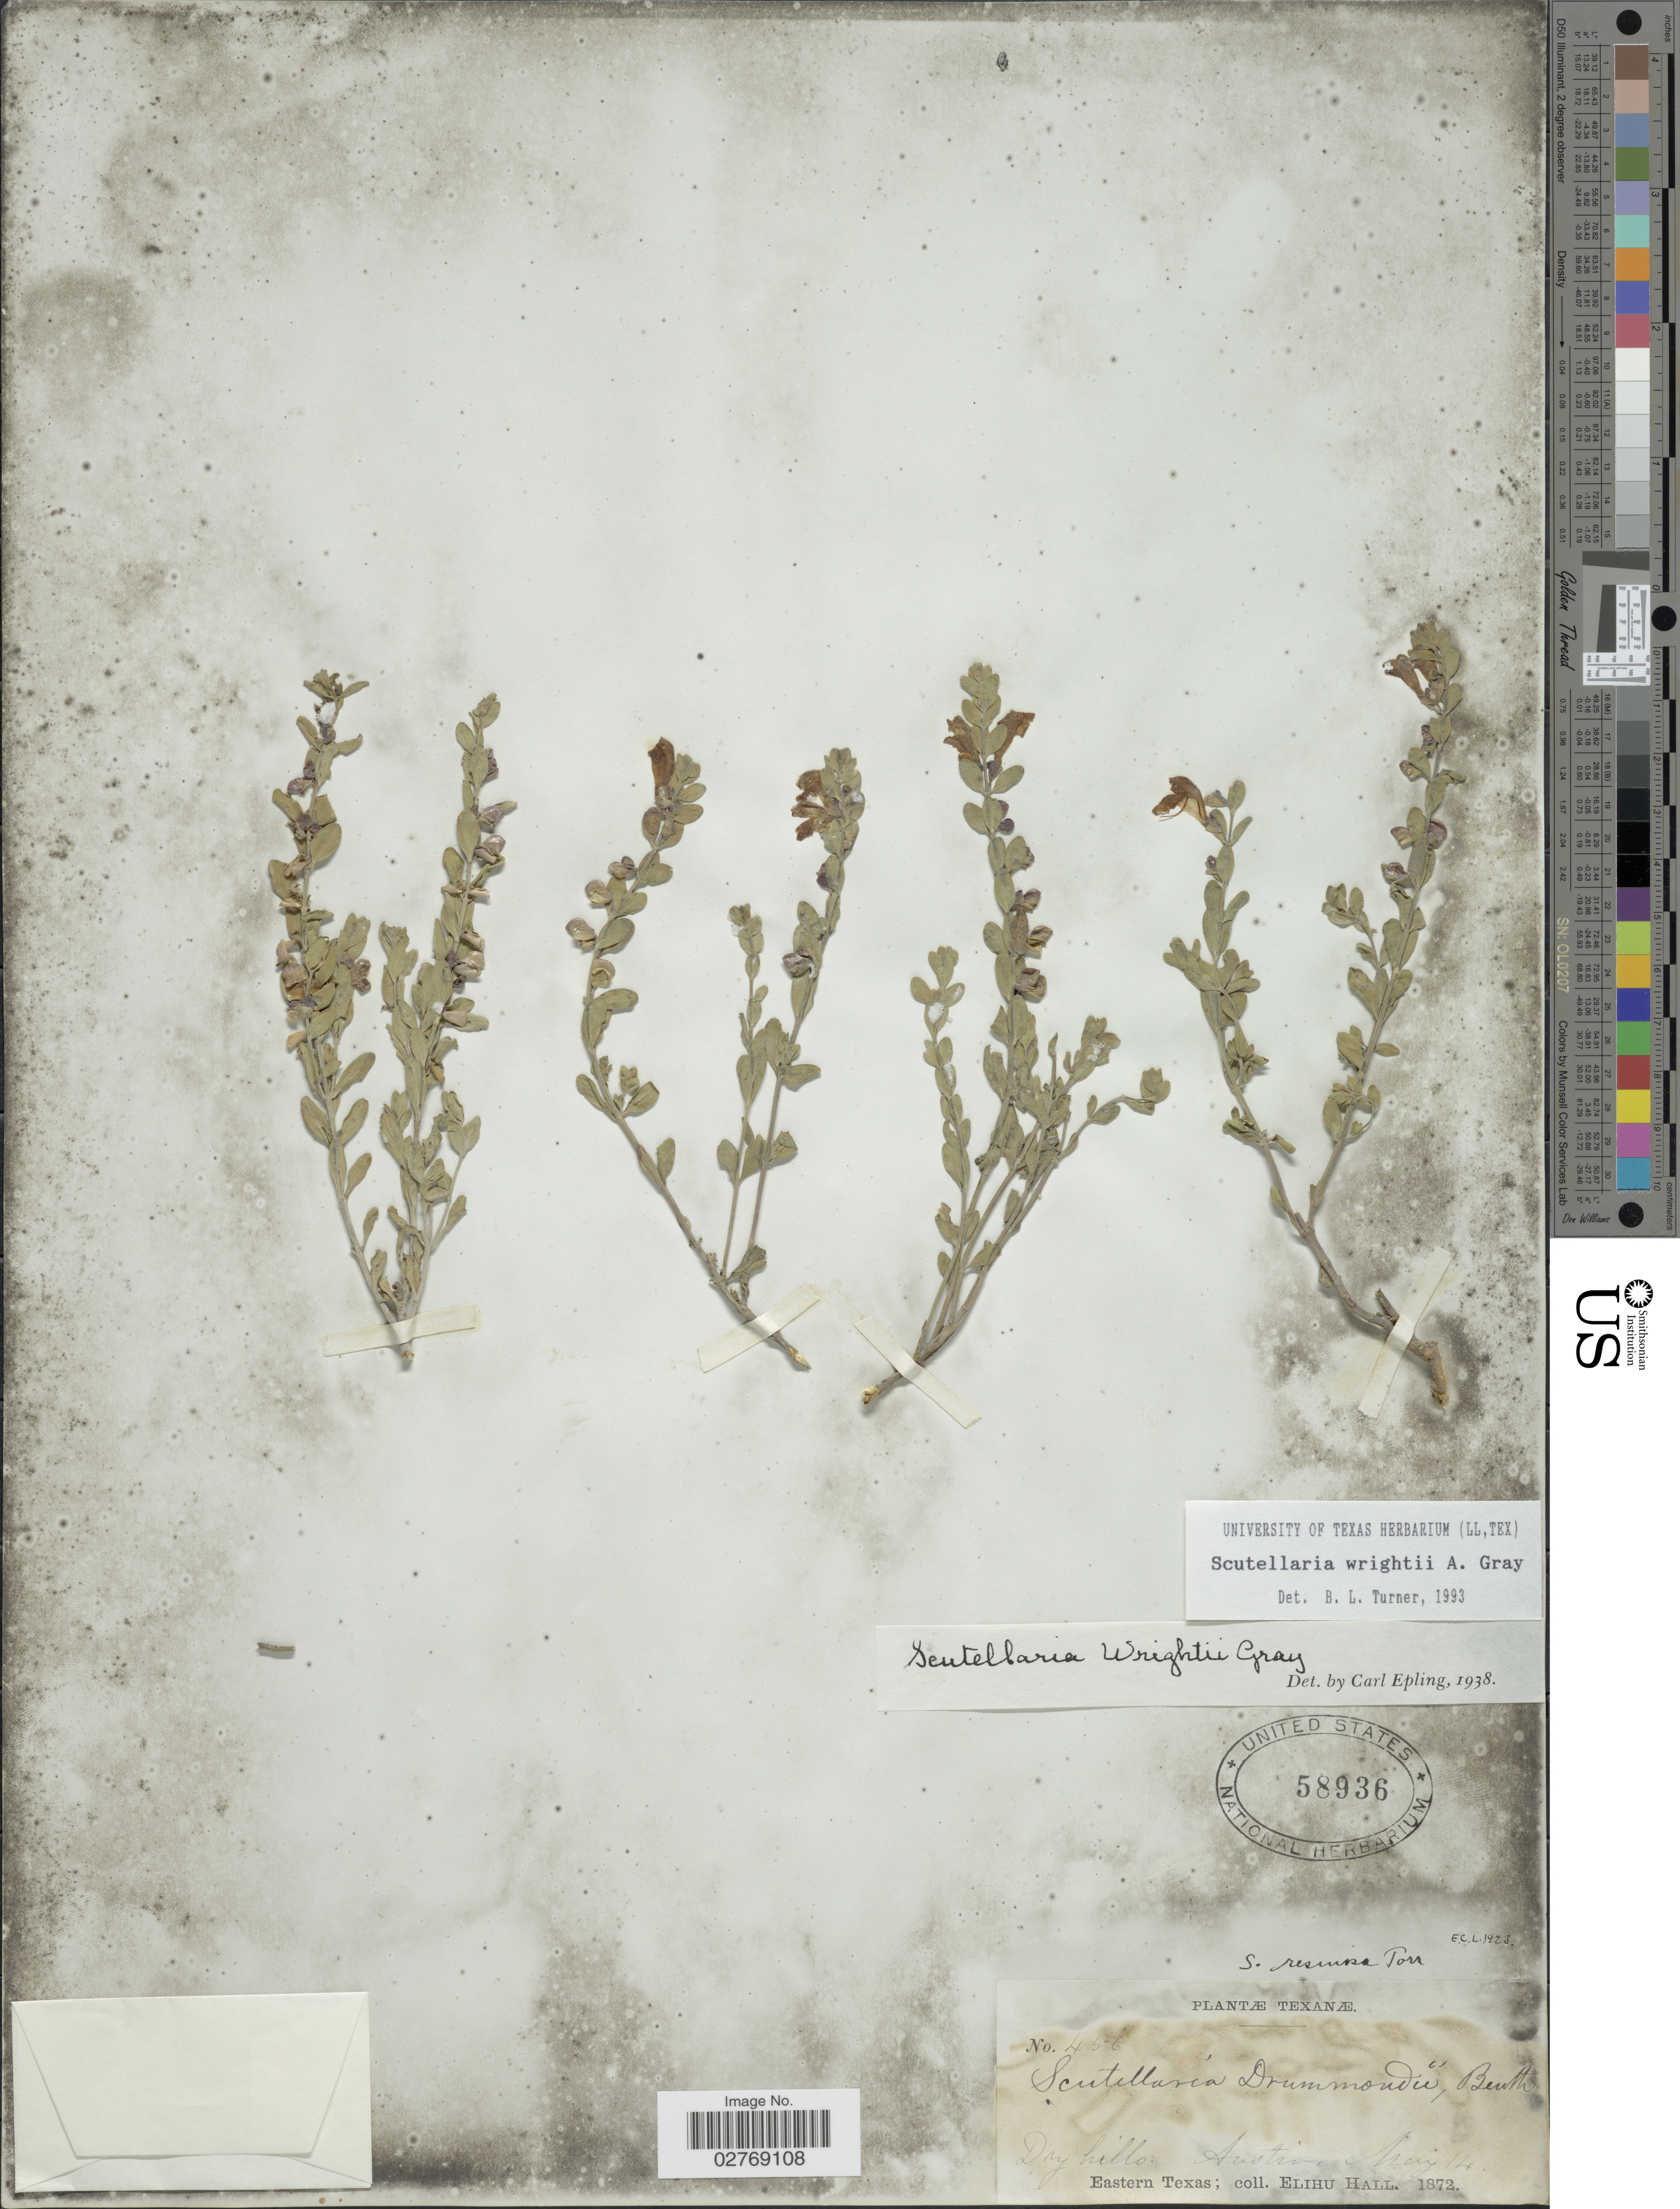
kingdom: Plantae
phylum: Tracheophyta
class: Magnoliopsida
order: Lamiales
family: Lamiaceae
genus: Scutellaria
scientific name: Scutellaria wrightii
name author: A. Gray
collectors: E. Hall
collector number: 456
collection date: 1872-05-14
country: United States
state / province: Texas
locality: Austin, Eastern Texas.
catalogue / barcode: US 58936